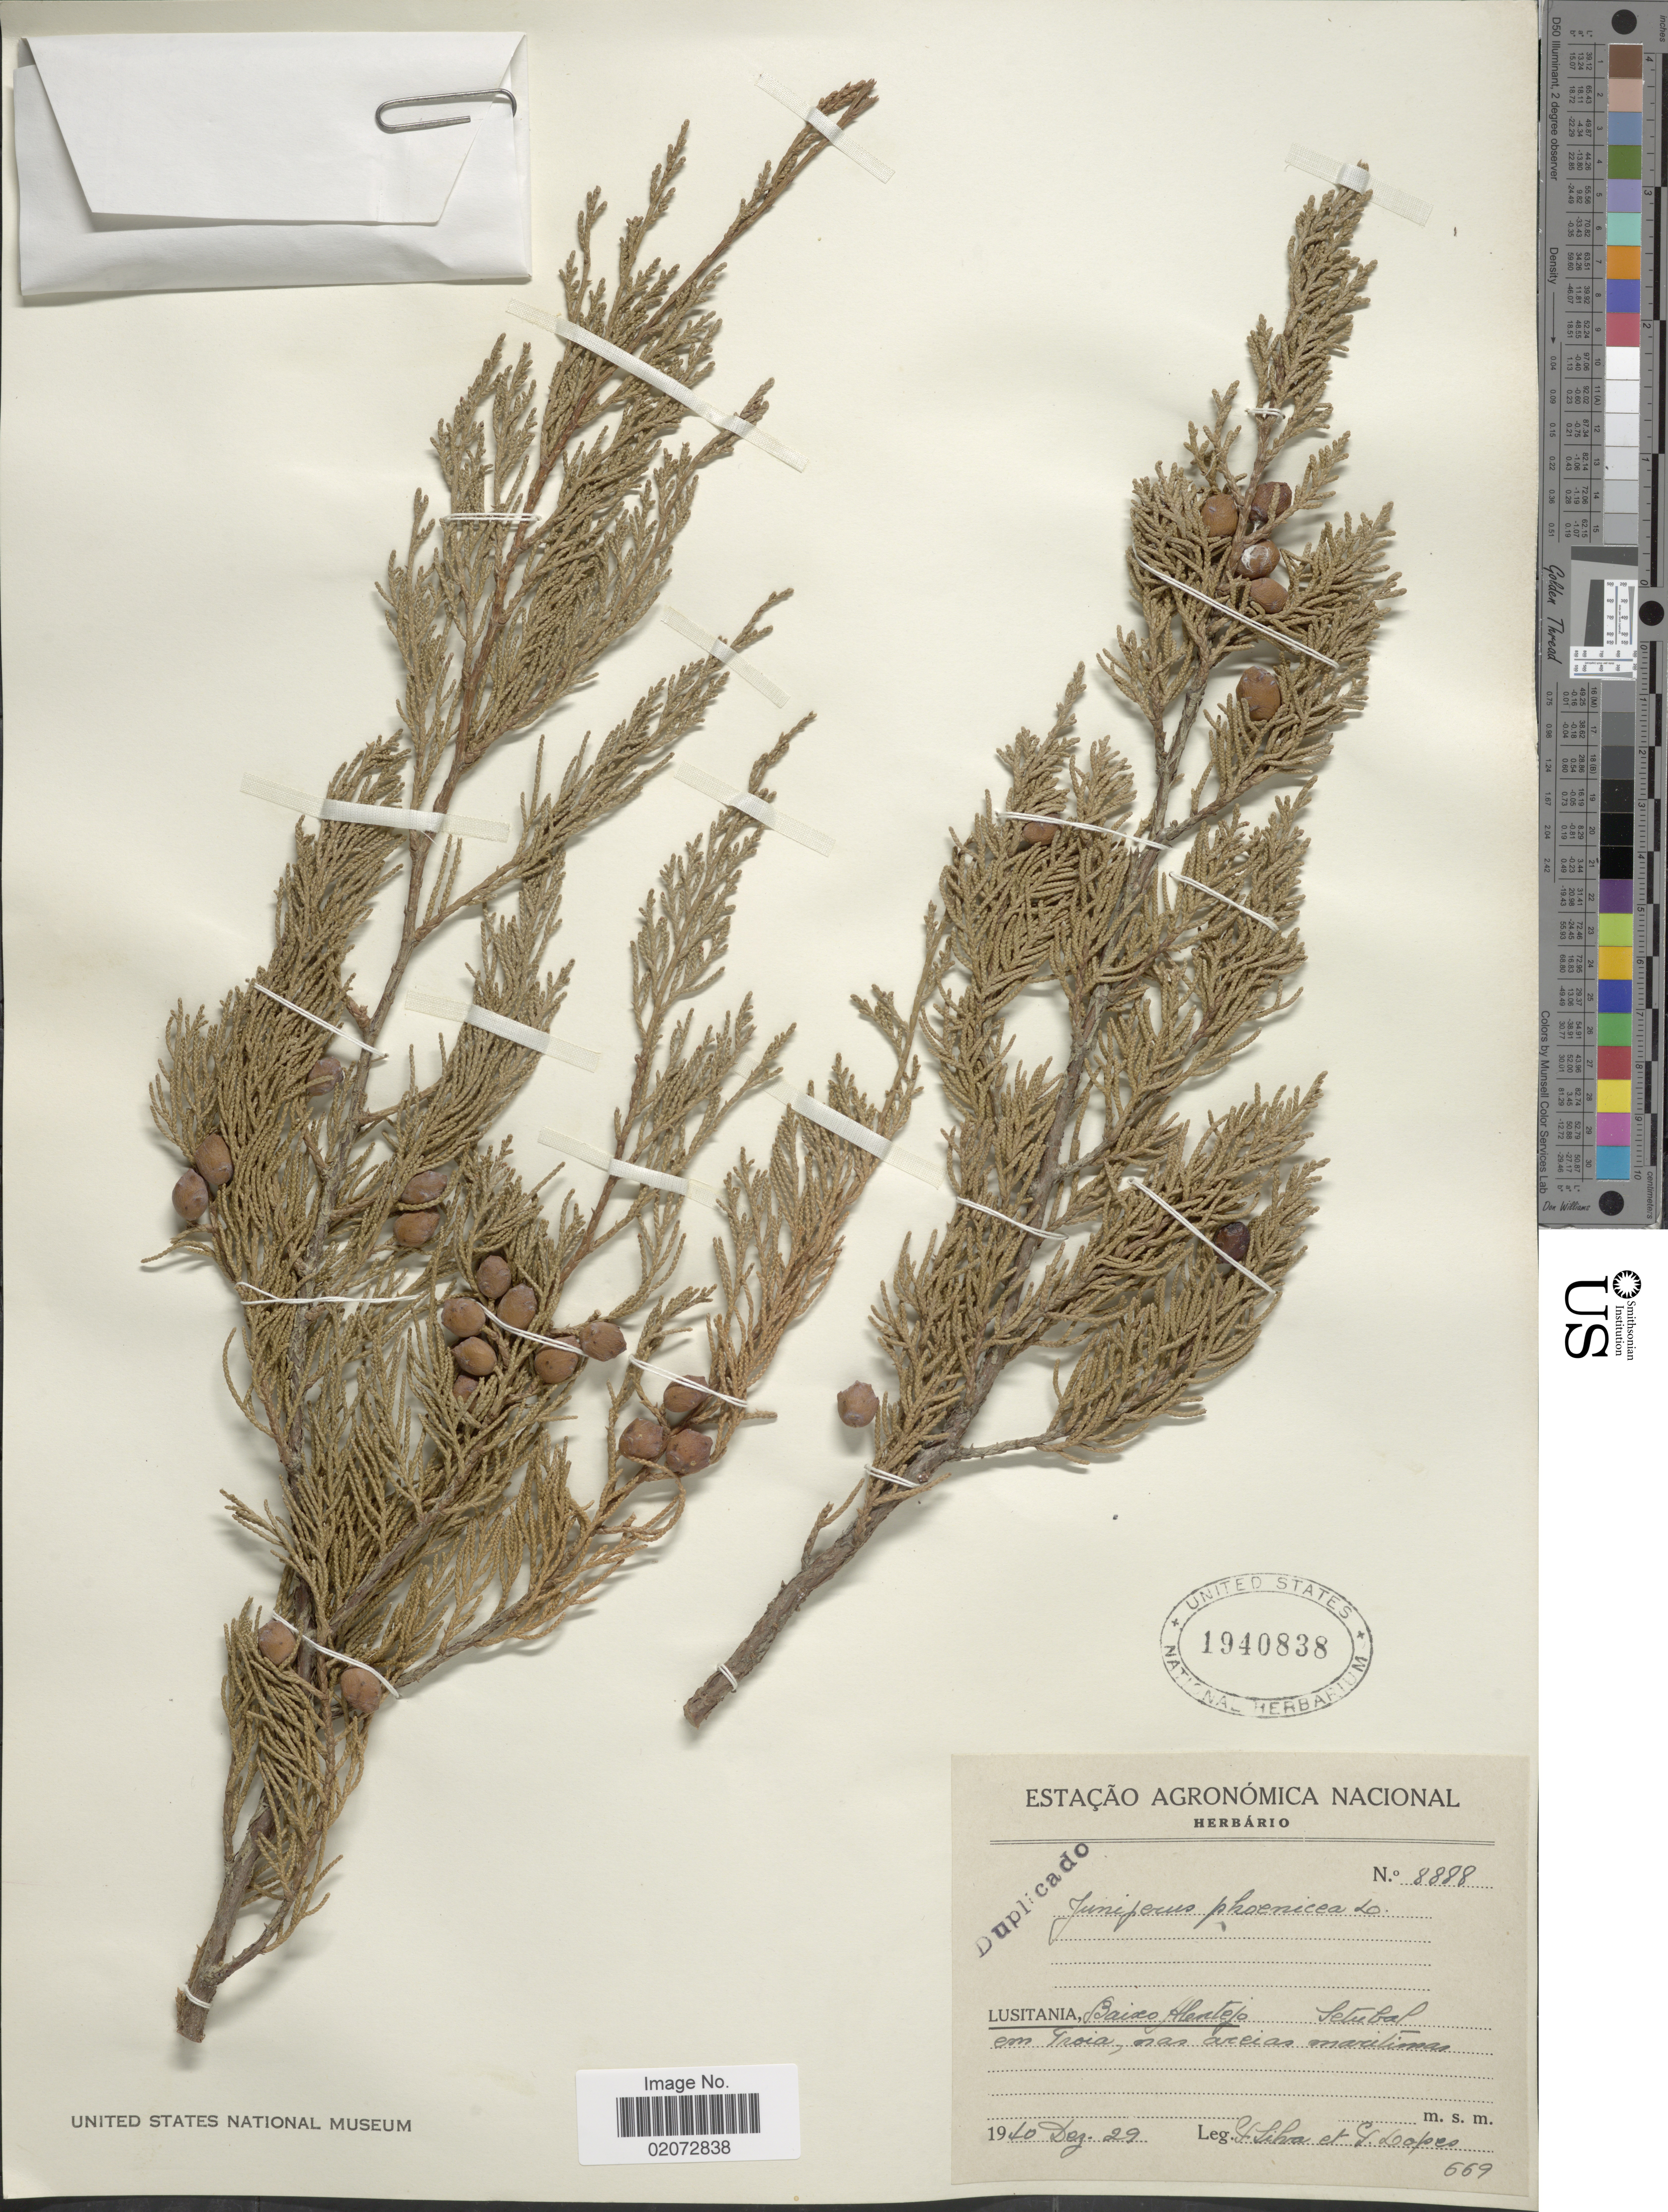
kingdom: Plantae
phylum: Tracheophyta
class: Pinopsida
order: Pinales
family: Cupressaceae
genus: Juniperus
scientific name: Juniperus phoenicea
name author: L.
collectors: G. Silva & G. Lopes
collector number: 8888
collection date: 1940-12-29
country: Portugal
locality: Lusitania, Baixo Hentejo setubal em Groia, sas arcias maritinas [interpreted]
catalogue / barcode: US 1940838